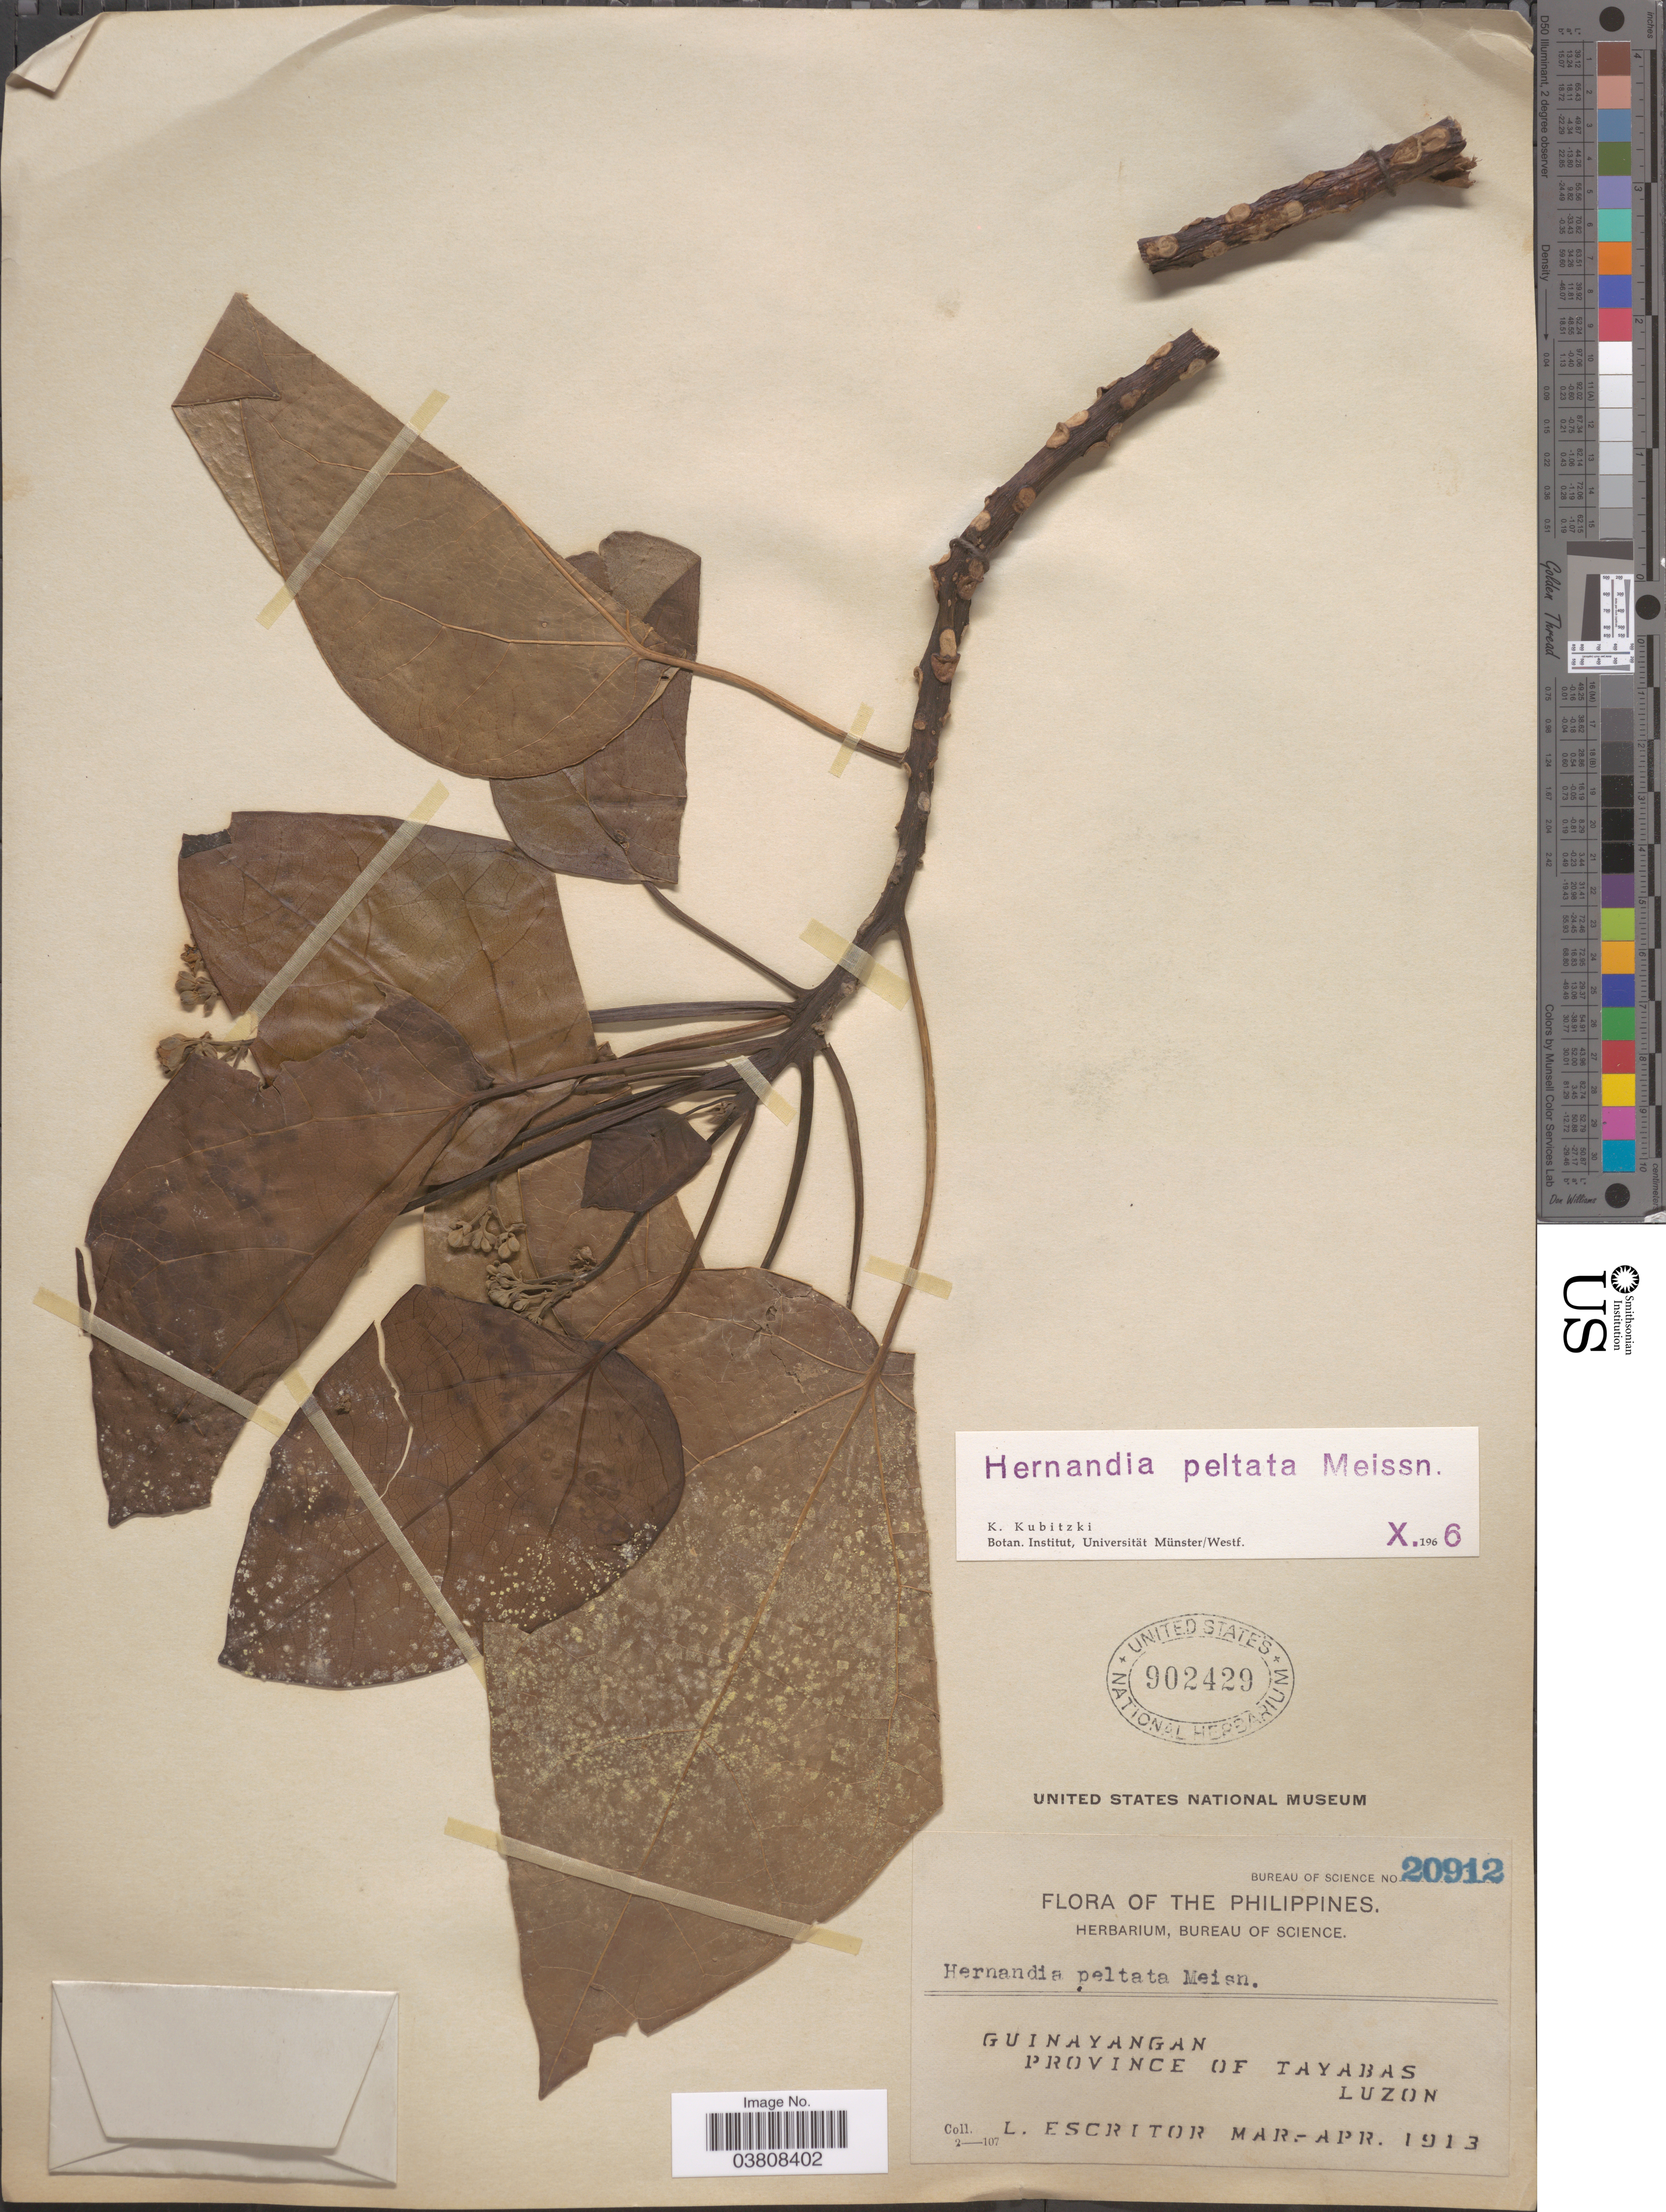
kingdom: Plantae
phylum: Tracheophyta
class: Magnoliopsida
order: Laurales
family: Hernandiaceae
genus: Hernandia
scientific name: Hernandia nymphaeifolia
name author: (C. Presl) Kubitzki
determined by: Strong, Mark T., (BOT), Smithsonian Institution - National Museum of Natural History (UNITED STATES)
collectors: L. Escritor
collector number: Bureau of Science 20912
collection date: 1913-03/1913-04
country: Philippines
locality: Guinayangan, Province of Tayabas, Luzon.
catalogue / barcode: US 902429